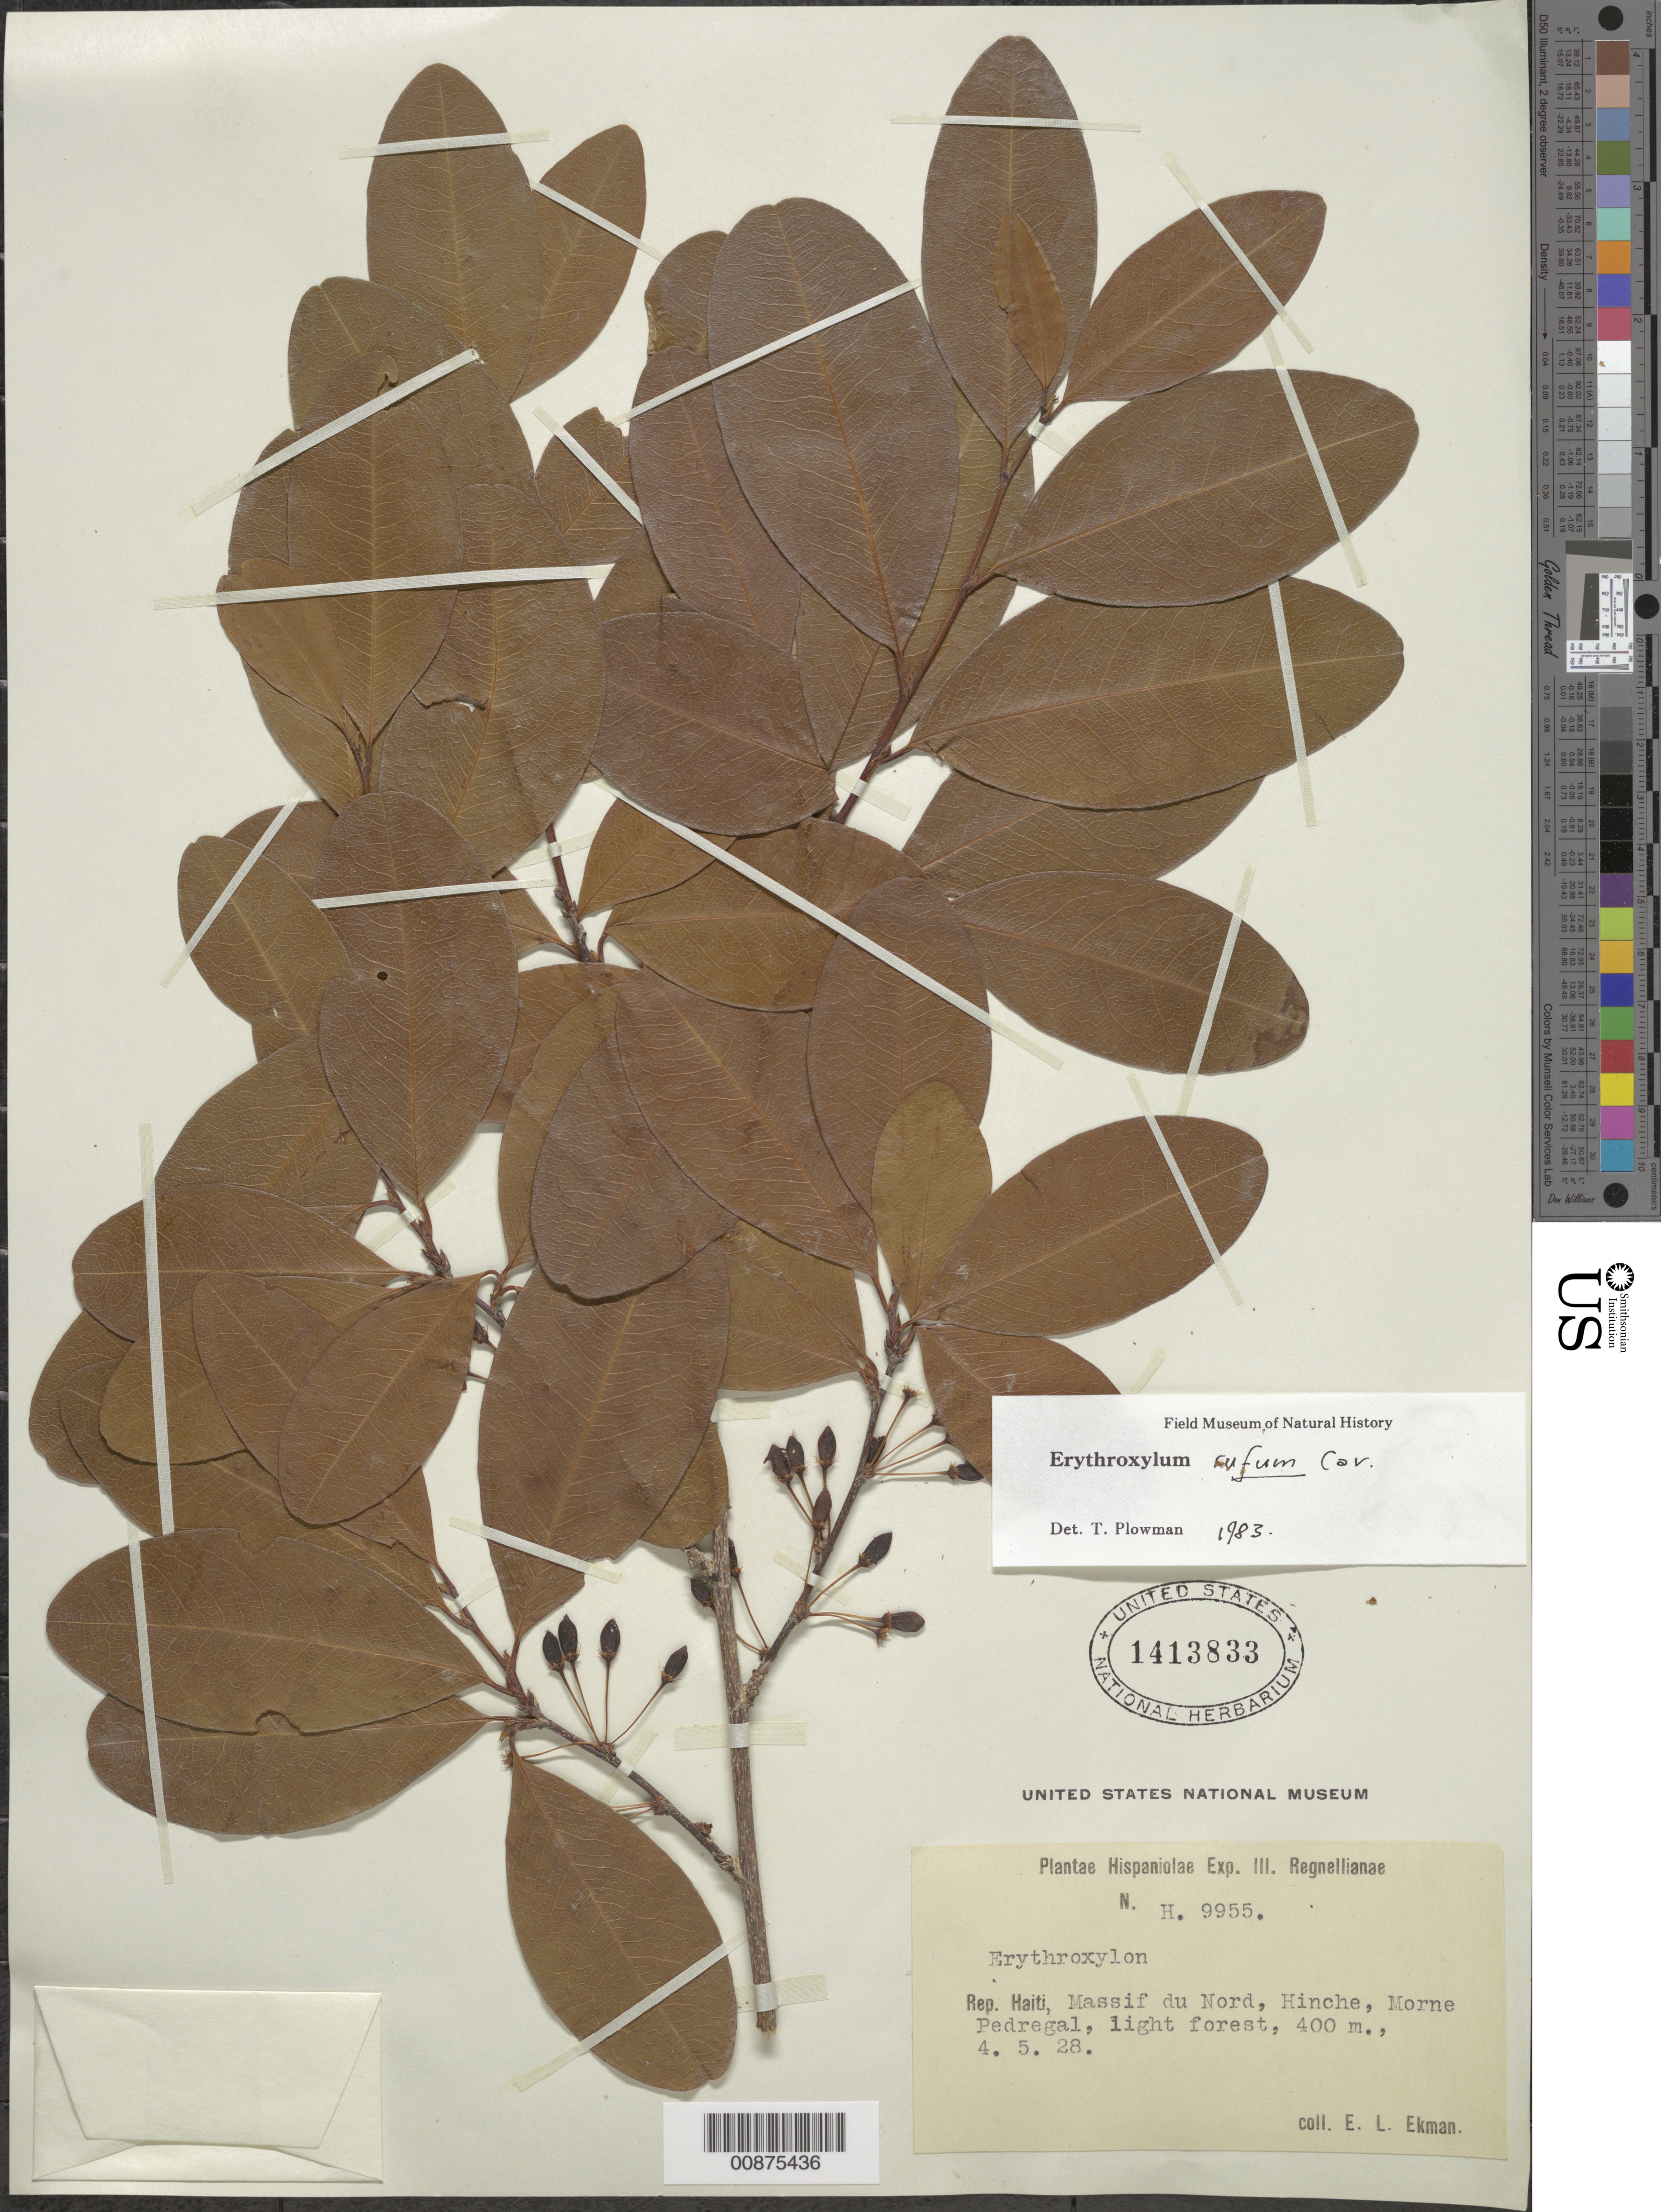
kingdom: Plantae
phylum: Tracheophyta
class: Magnoliopsida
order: Malpighiales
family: Erythroxylaceae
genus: Erythroxylum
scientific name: Erythroxylum rufum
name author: Cav.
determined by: Plowman, Timothy C.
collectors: E. L. Ekman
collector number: H 9955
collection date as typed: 05 May 1928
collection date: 1928-05-05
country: Haiti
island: Hispaniola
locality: Massif du Nord, Hinche, Morne Pedregal.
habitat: Light forest.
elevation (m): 400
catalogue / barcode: US 1413833